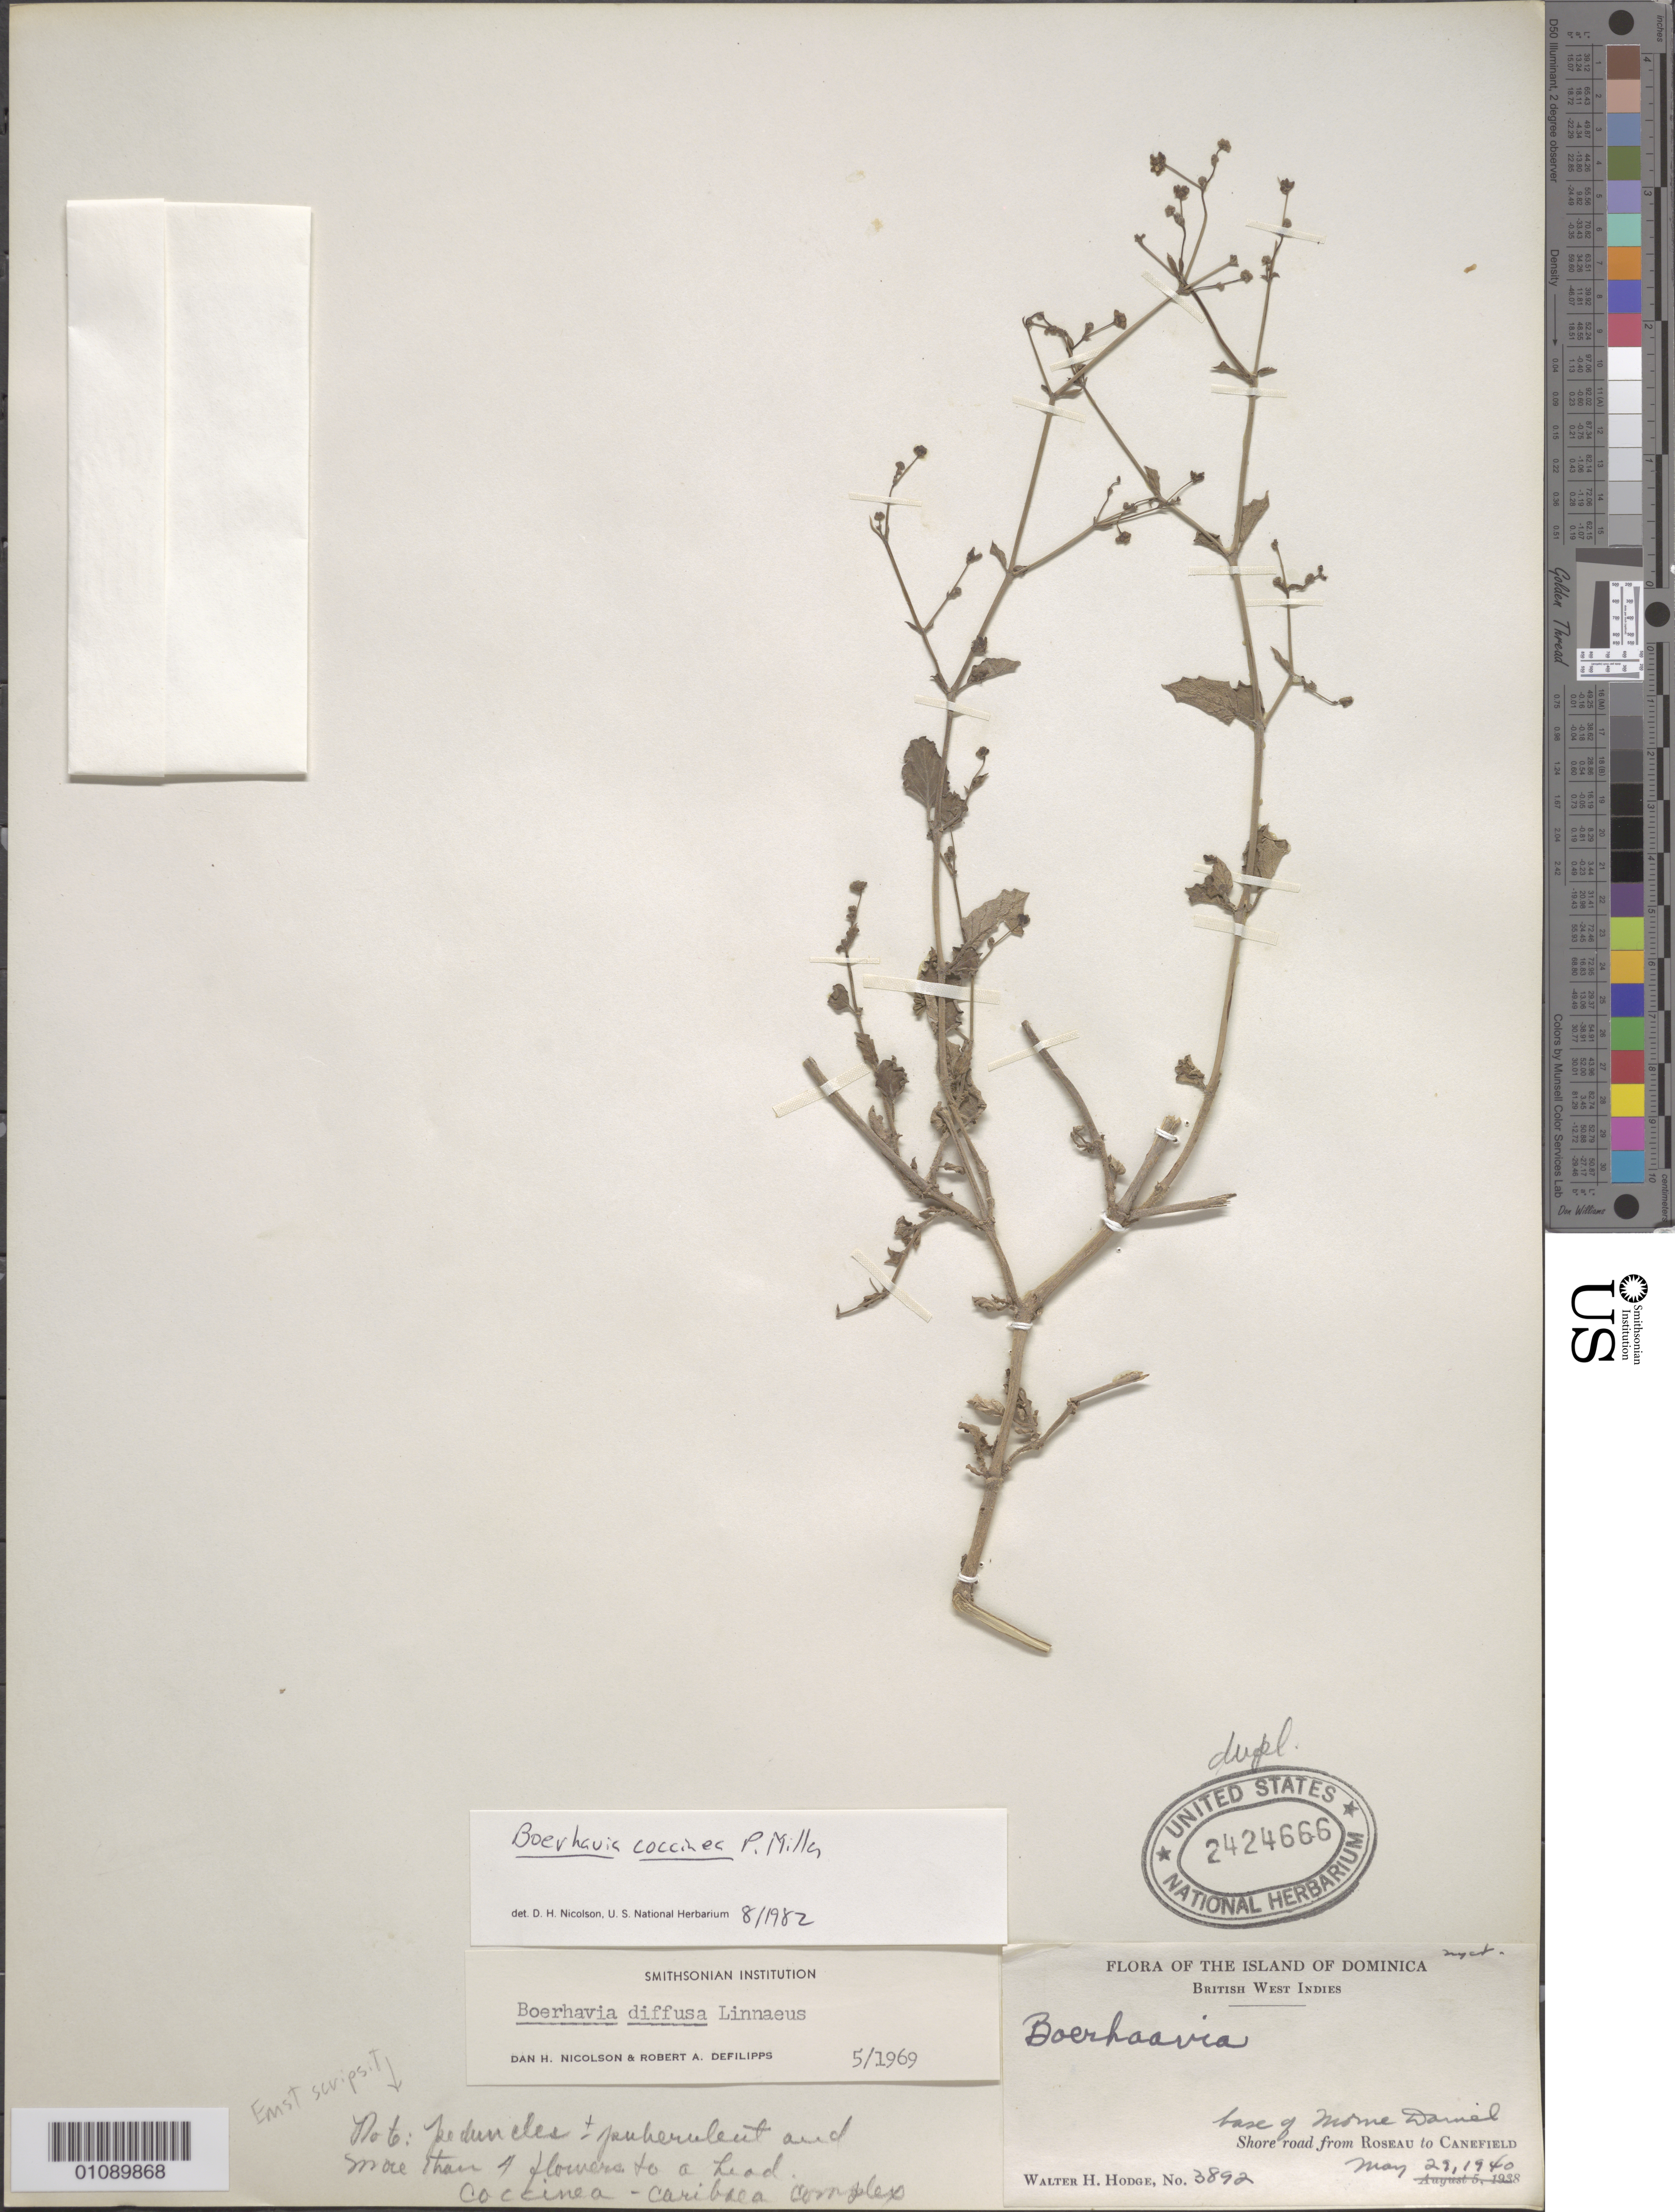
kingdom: Plantae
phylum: Tracheophyta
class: Magnoliopsida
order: Caryophyllales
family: Nyctaginaceae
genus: Boerhavia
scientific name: Boerhavia coccinea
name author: Mill.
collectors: W. Hodge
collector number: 3892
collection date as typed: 29 May 1940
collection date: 1940-05-29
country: Dominica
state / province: St. Paul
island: Dominica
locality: Sore road from Roseau to Canefield. Base of Morne Daniel.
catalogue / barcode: US 2424666